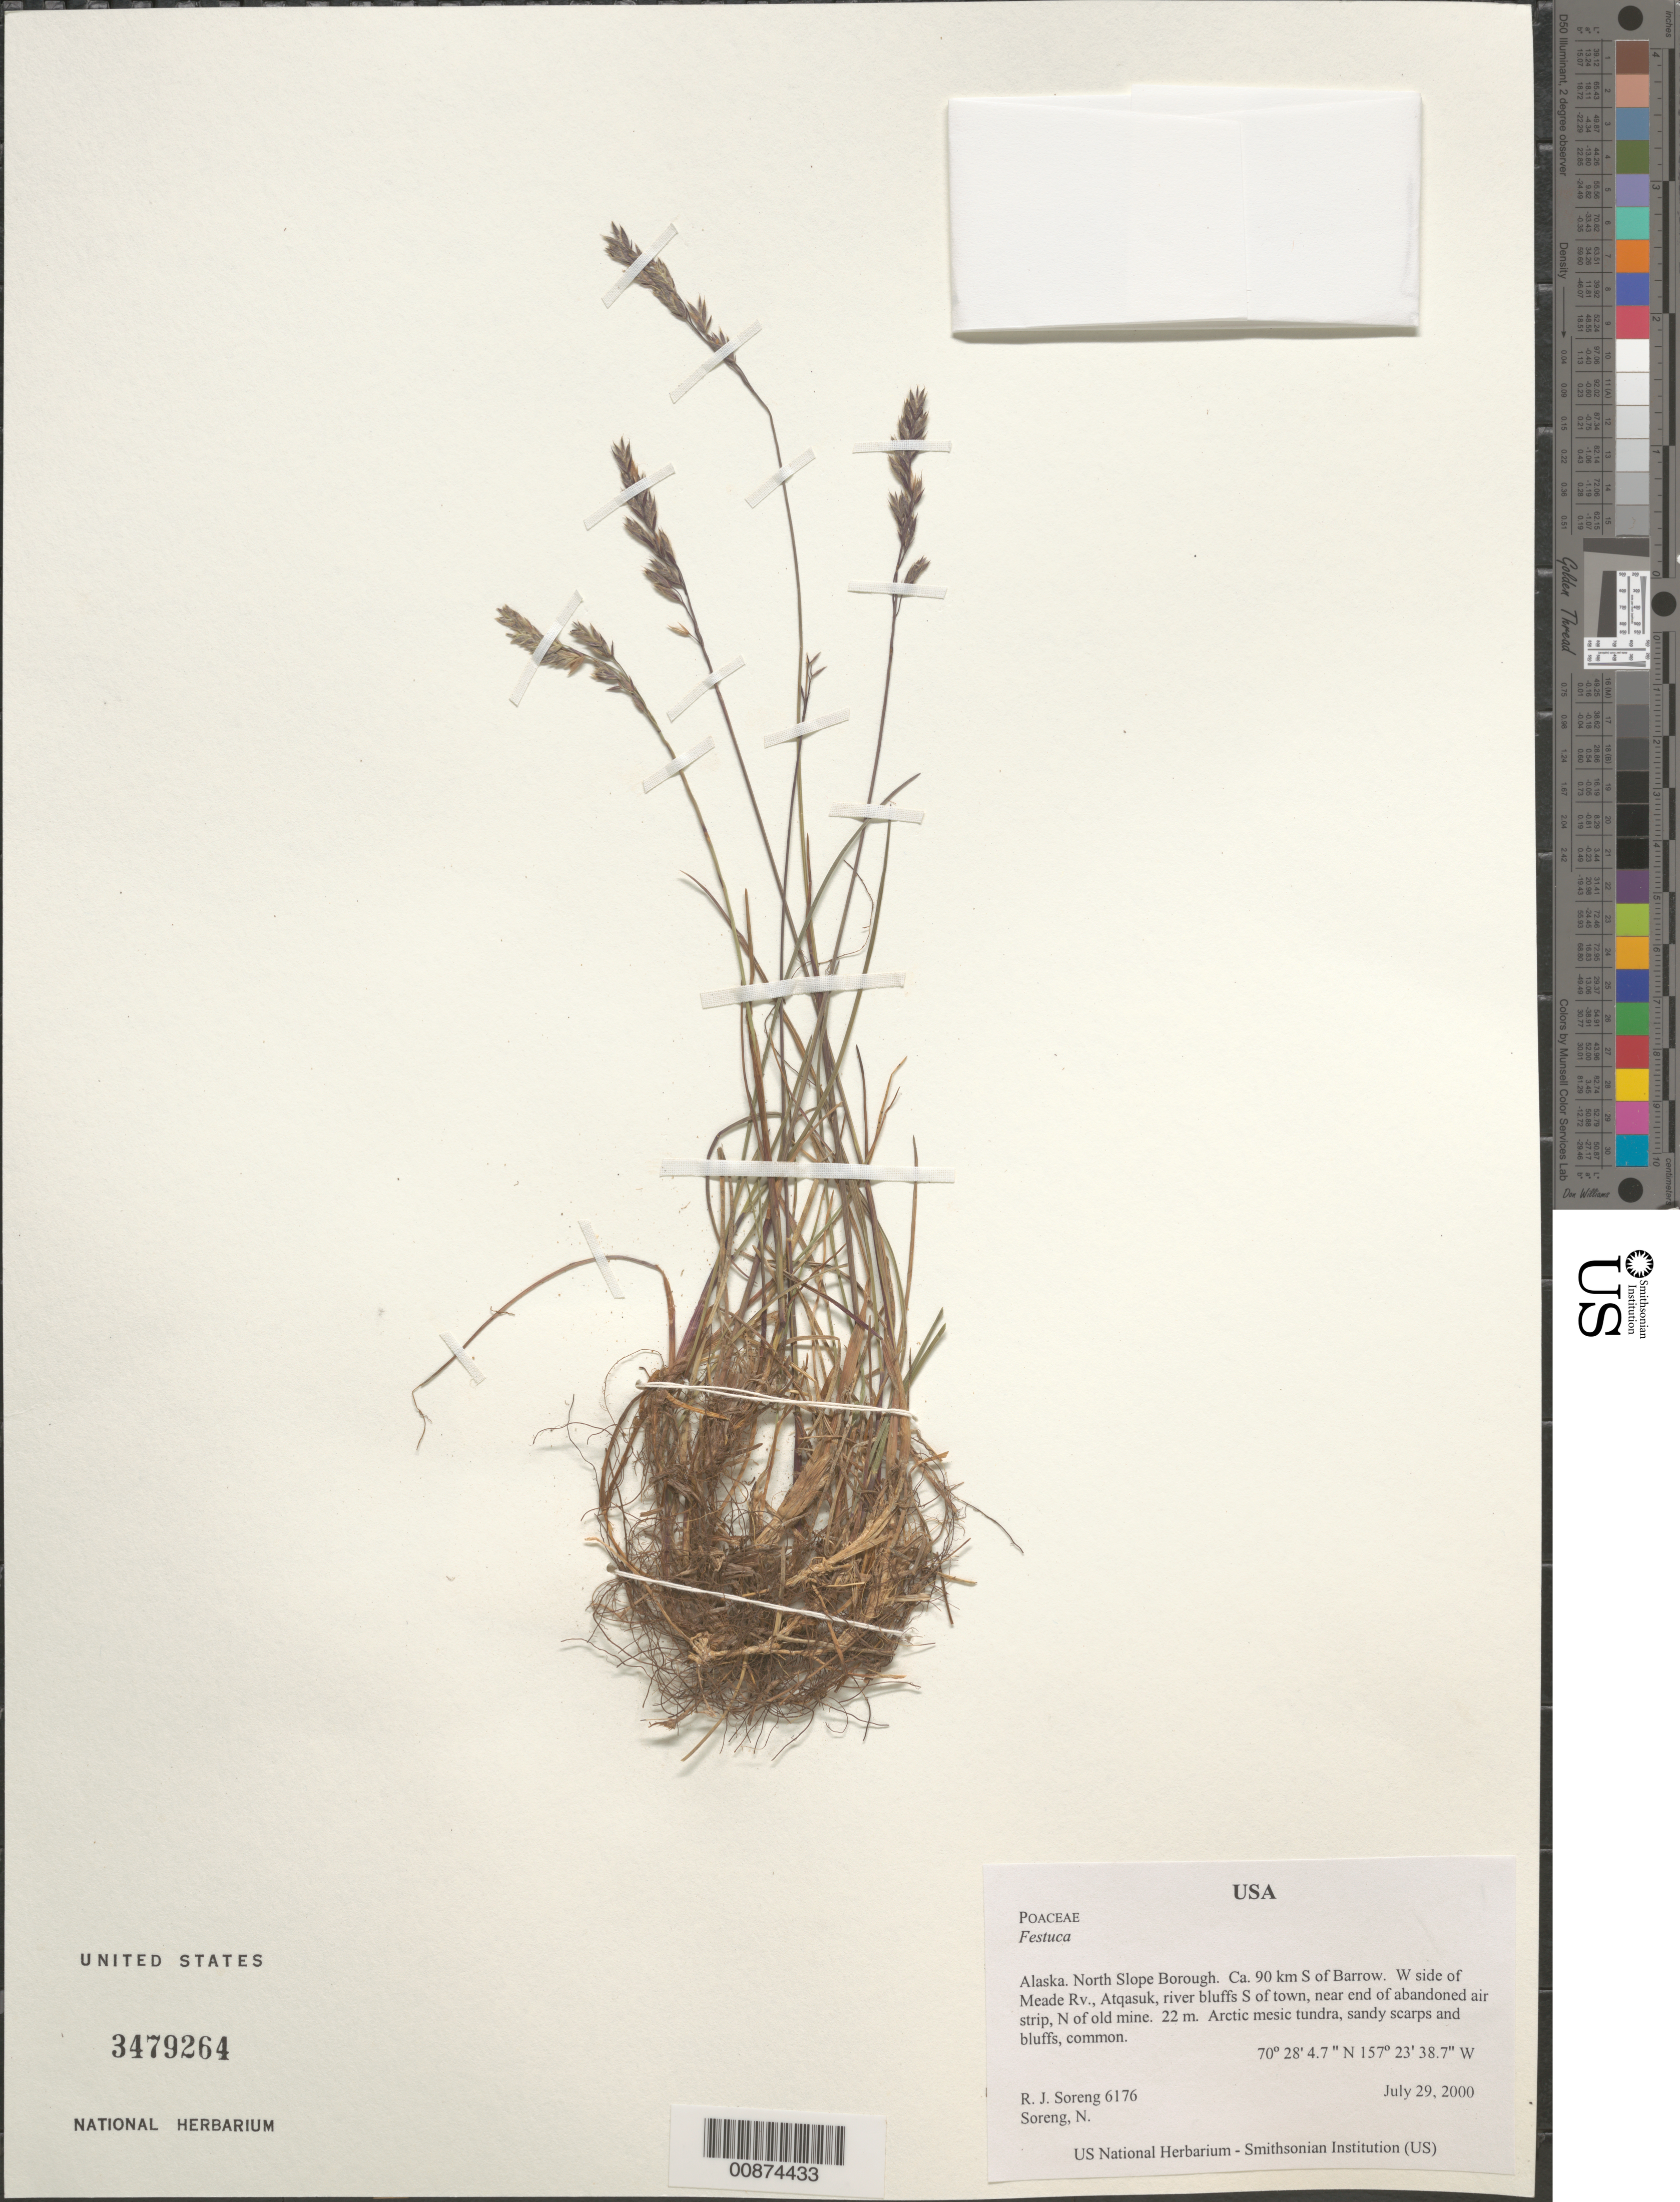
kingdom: Plantae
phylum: Tracheophyta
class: Liliopsida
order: Poales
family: Poaceae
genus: Festuca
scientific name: Festuca sp.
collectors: R. J. Soreng & N. L. Soreng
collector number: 6176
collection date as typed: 29 Jul 2000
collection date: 2000-07-29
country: United States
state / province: Alaska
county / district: North Slope Borough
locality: Ca. 90 km S of Barrow. W side of Meade Rv., Atqasuk, river bluffs S of town, near end of abandoned air strip, N of old mine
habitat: Arctic mesic tundra, sandy scarps and bluffs, common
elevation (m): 22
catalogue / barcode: US 3479264